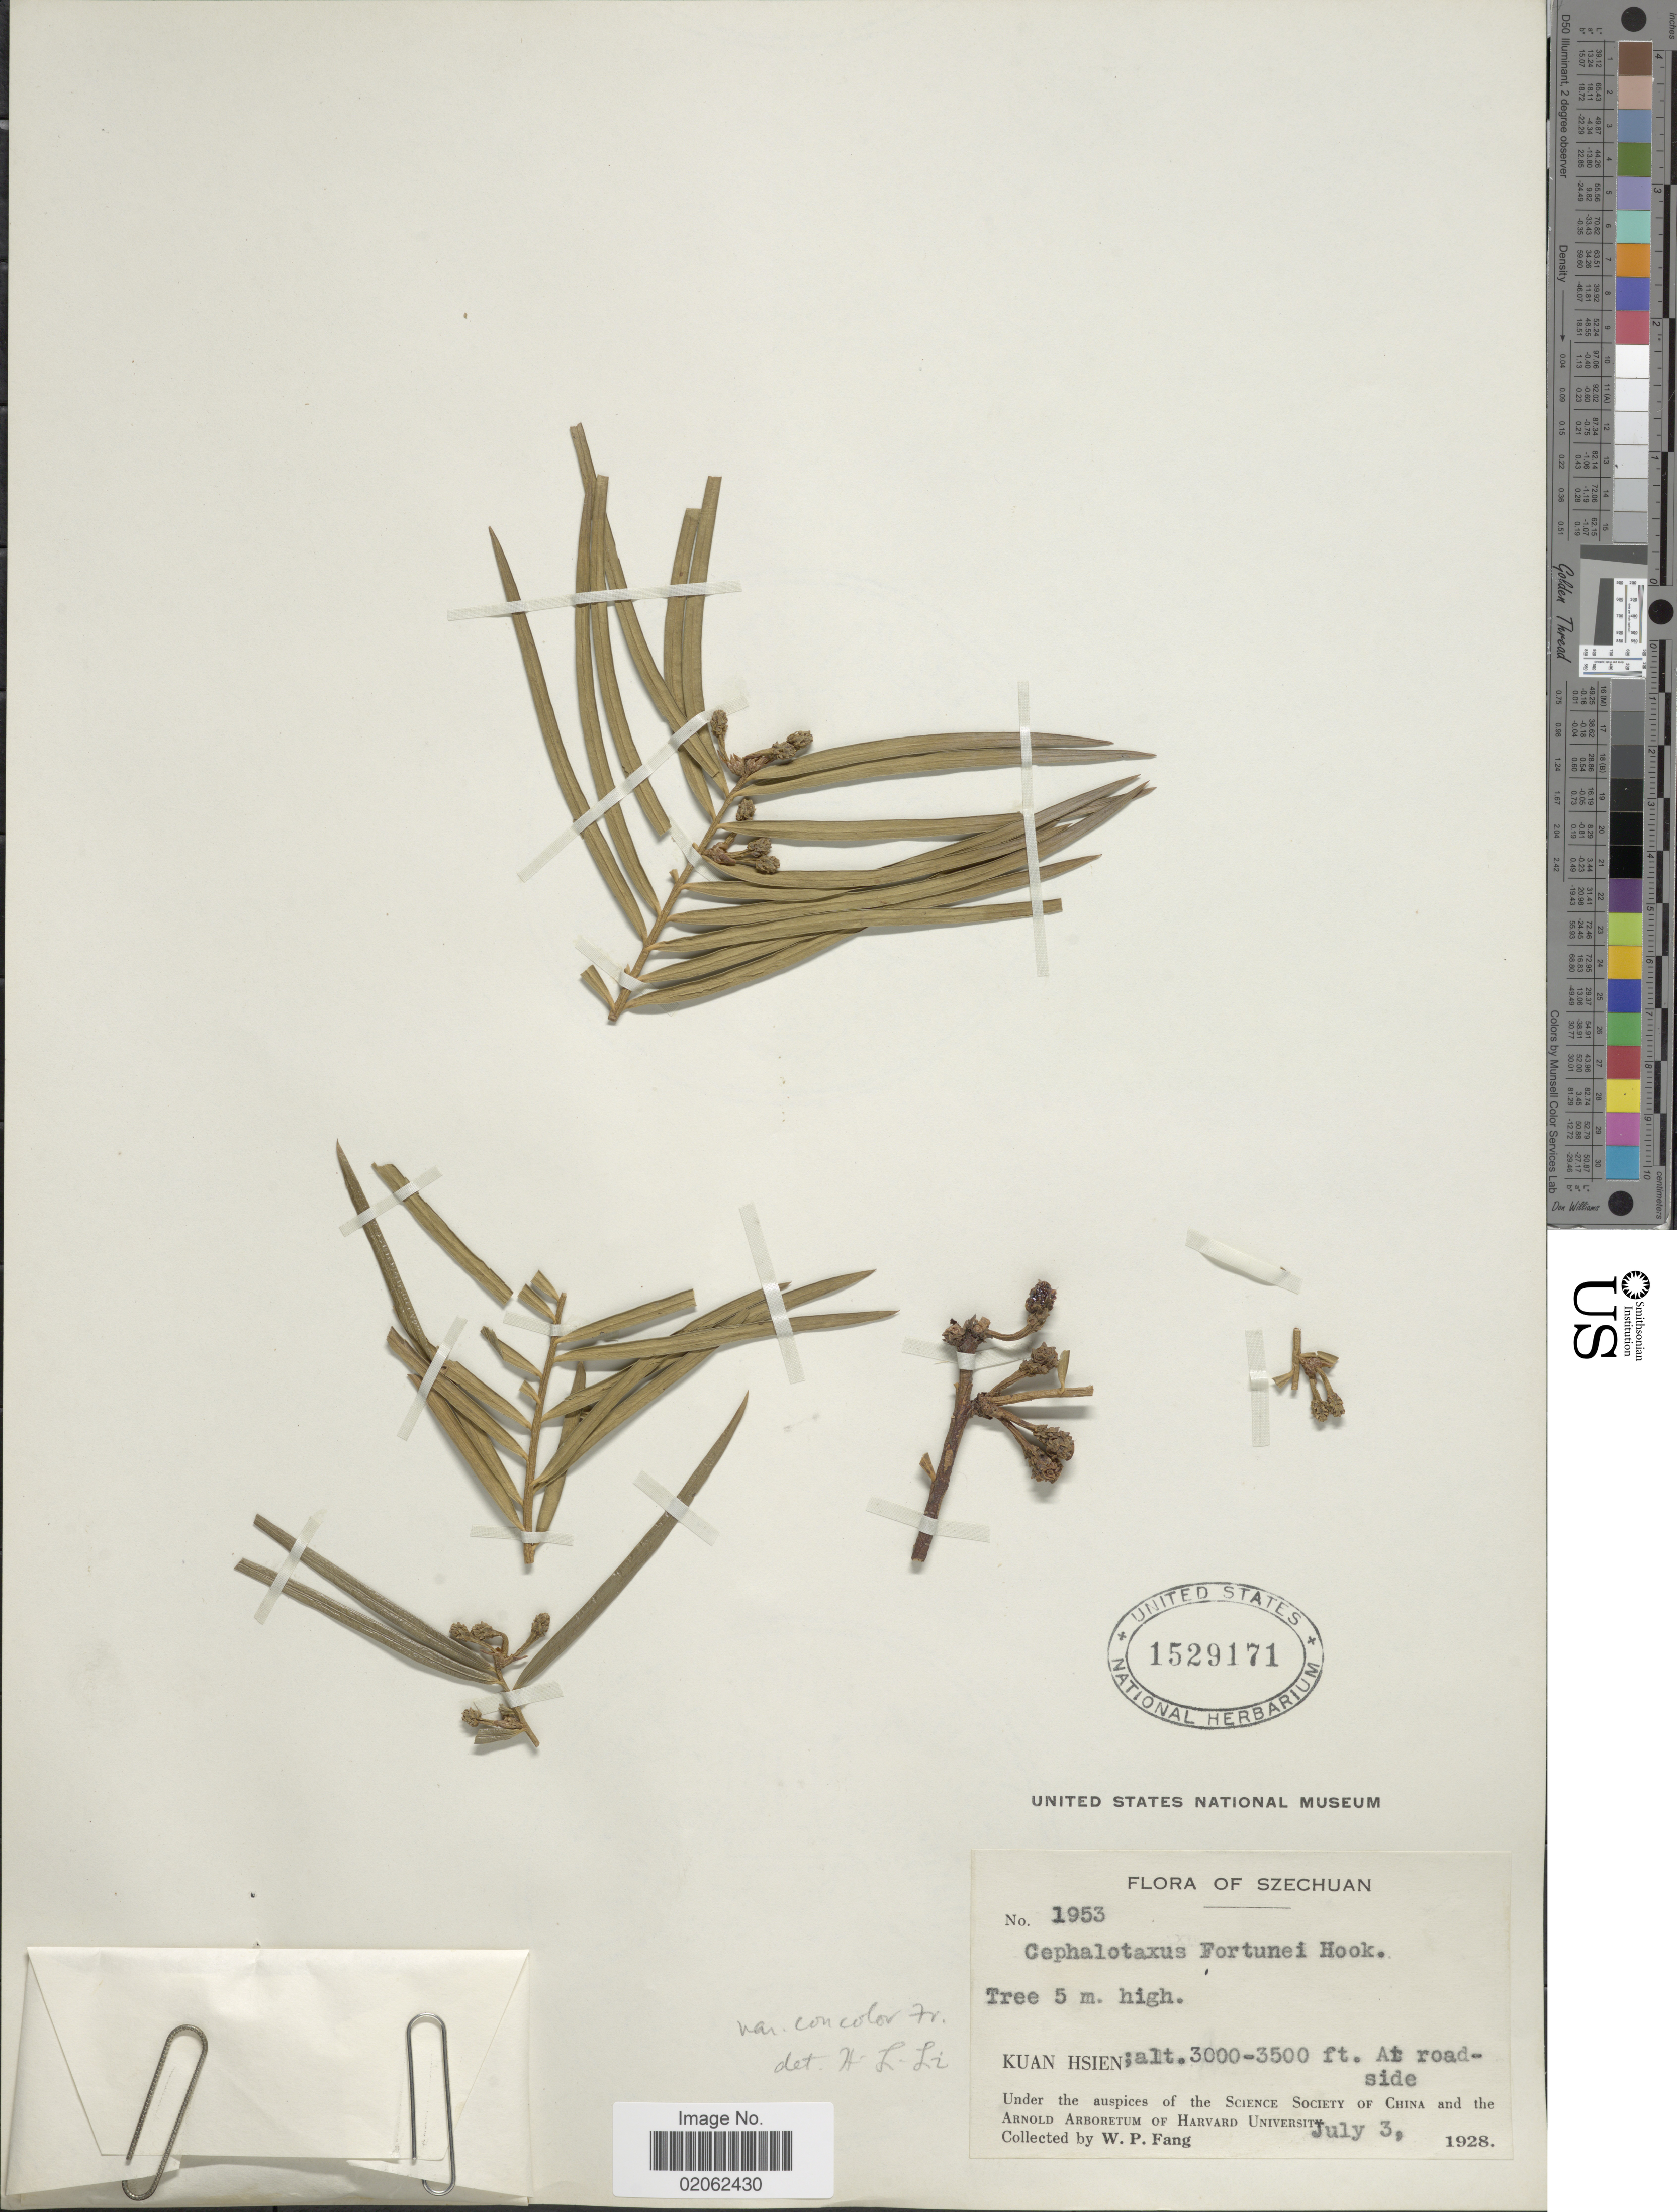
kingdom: Plantae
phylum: Tracheophyta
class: Pinopsida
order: Pinales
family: Cephalotaxaceae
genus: Cephalotaxus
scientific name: Cephalotaxus fortunei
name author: Hook.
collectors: W. P. Fang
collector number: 1953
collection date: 1928-07-03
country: China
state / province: Sichuan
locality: Szechuan. Kuan Hsien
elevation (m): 914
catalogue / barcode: US 1529171